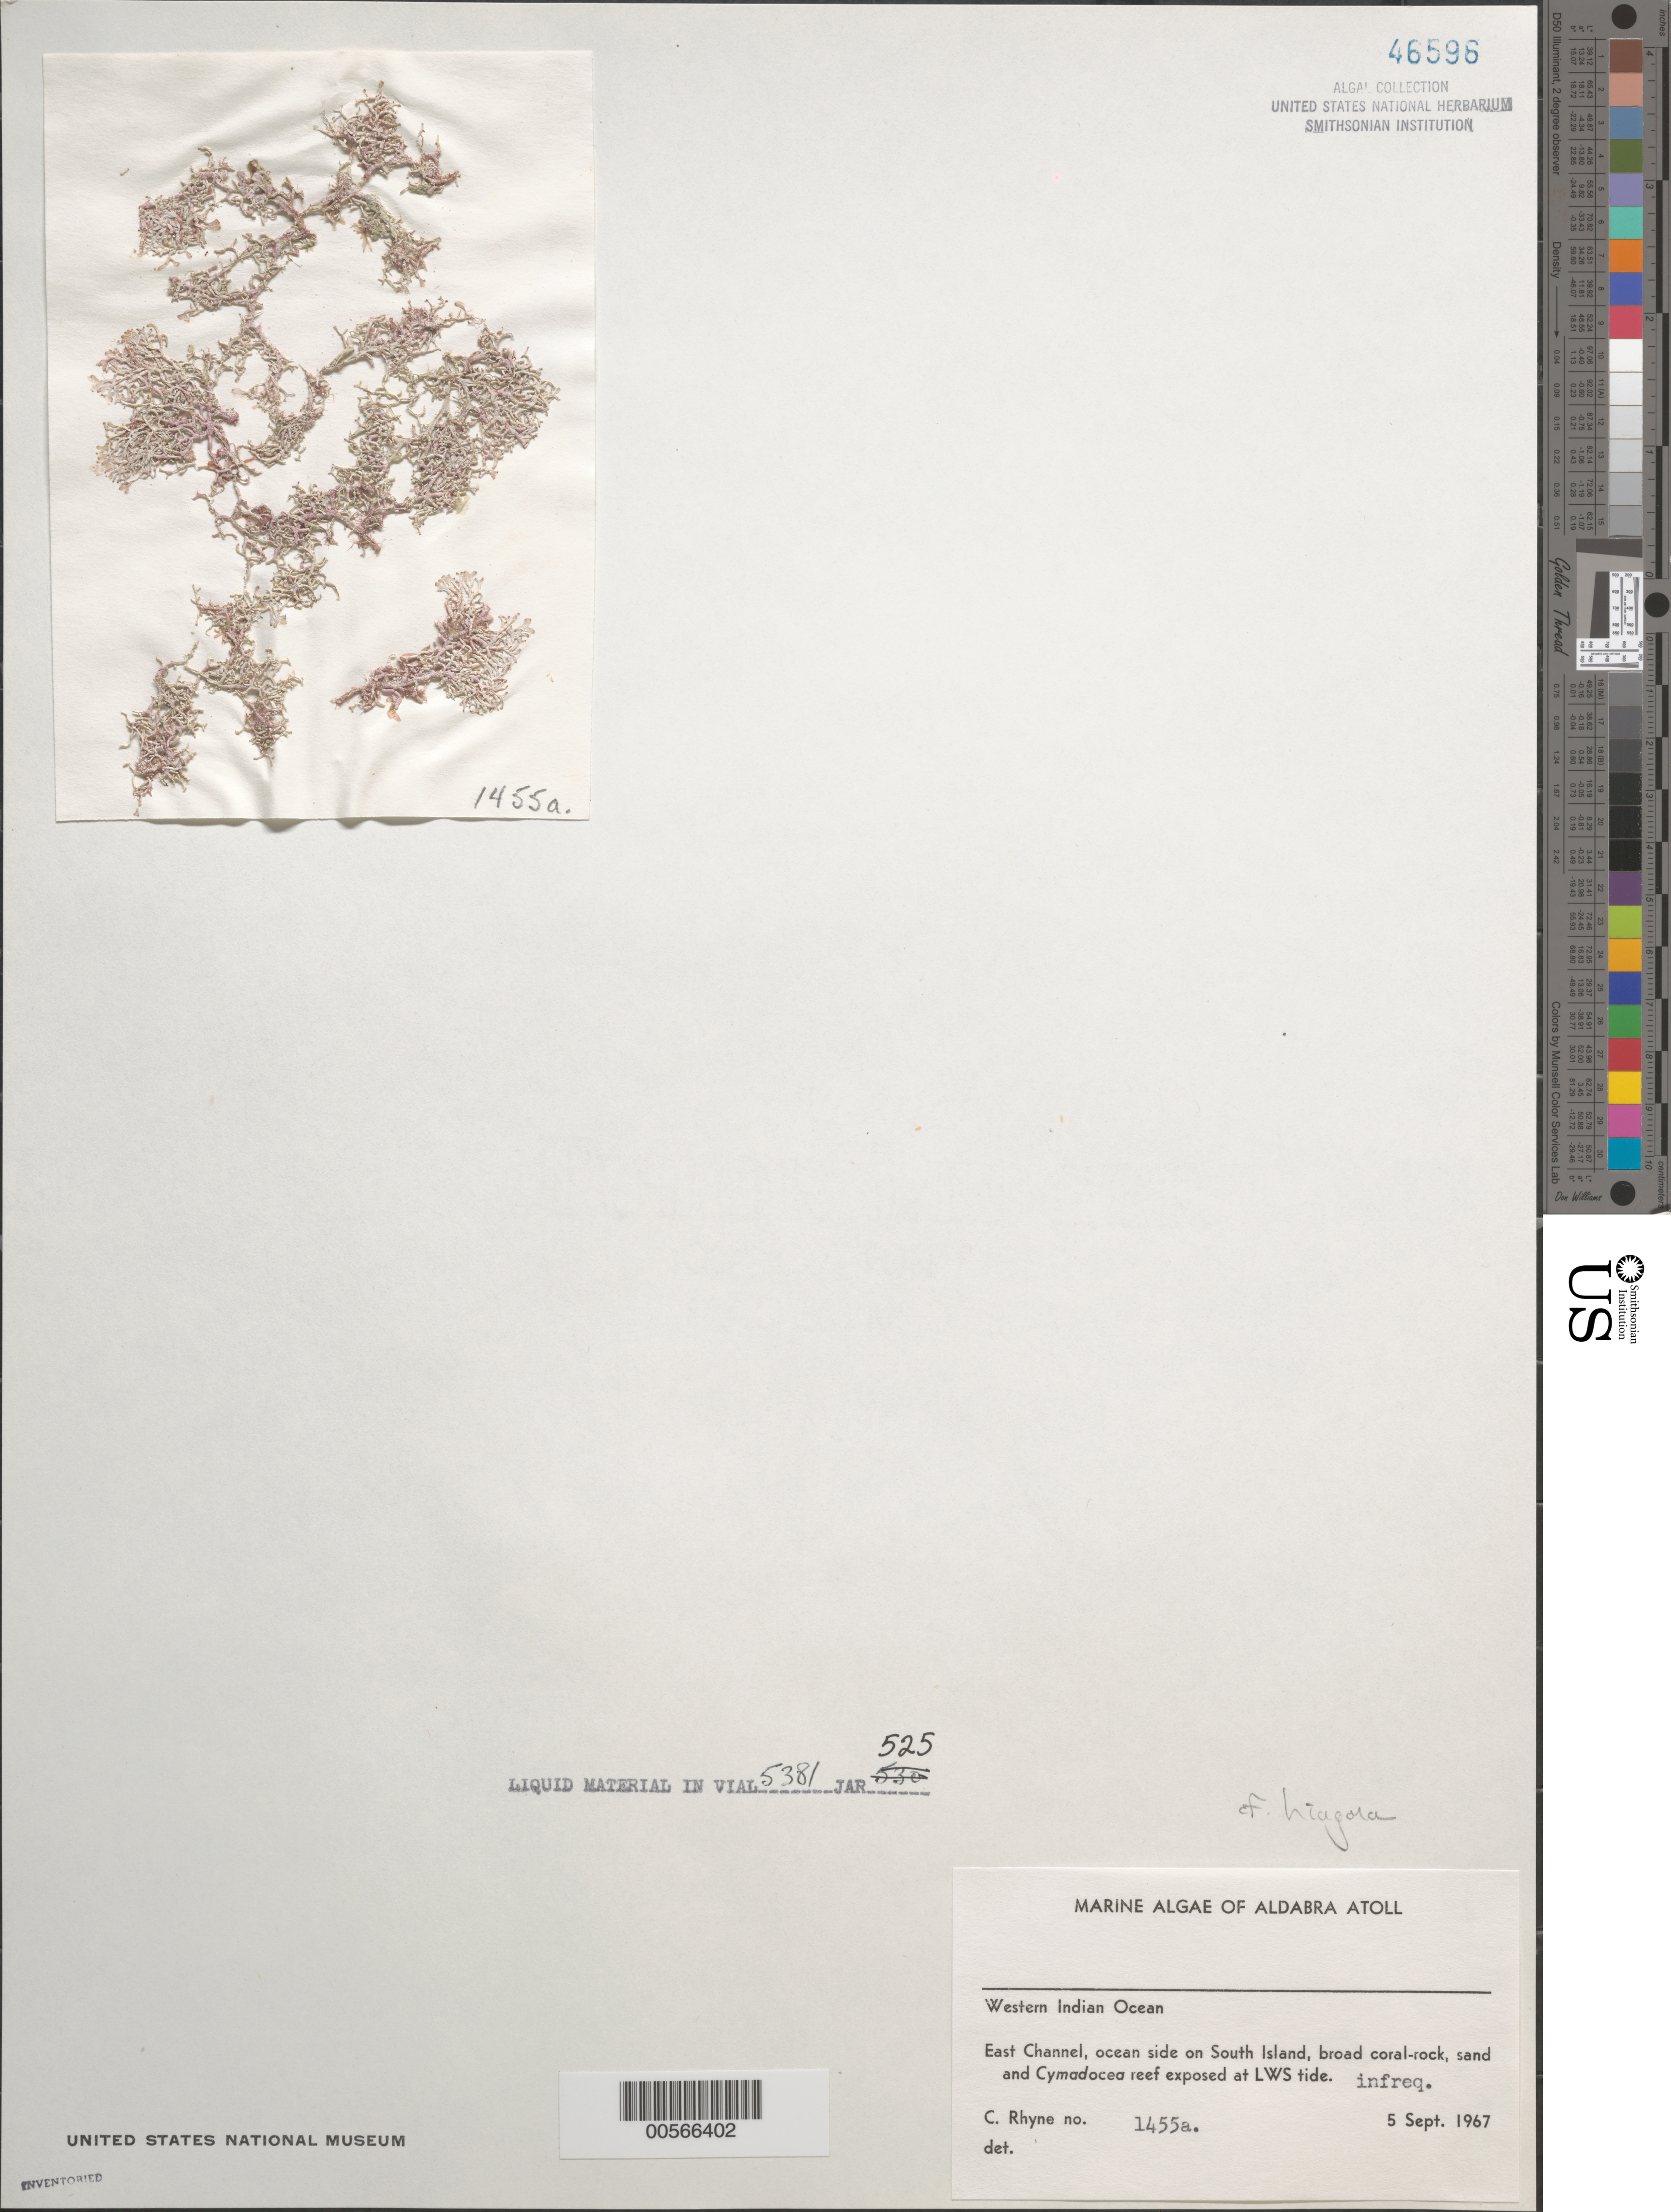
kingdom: Plantae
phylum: Rhodophyta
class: Florideophyceae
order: Nemaliales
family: Liagoraceae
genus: Liagora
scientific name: Liagora sp.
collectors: C. Rhyne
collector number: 1455a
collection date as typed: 05 Sep 1967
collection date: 1967-09-05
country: Seychelles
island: Aldabra Atoll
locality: East Channel, South Islet.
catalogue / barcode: US 46596